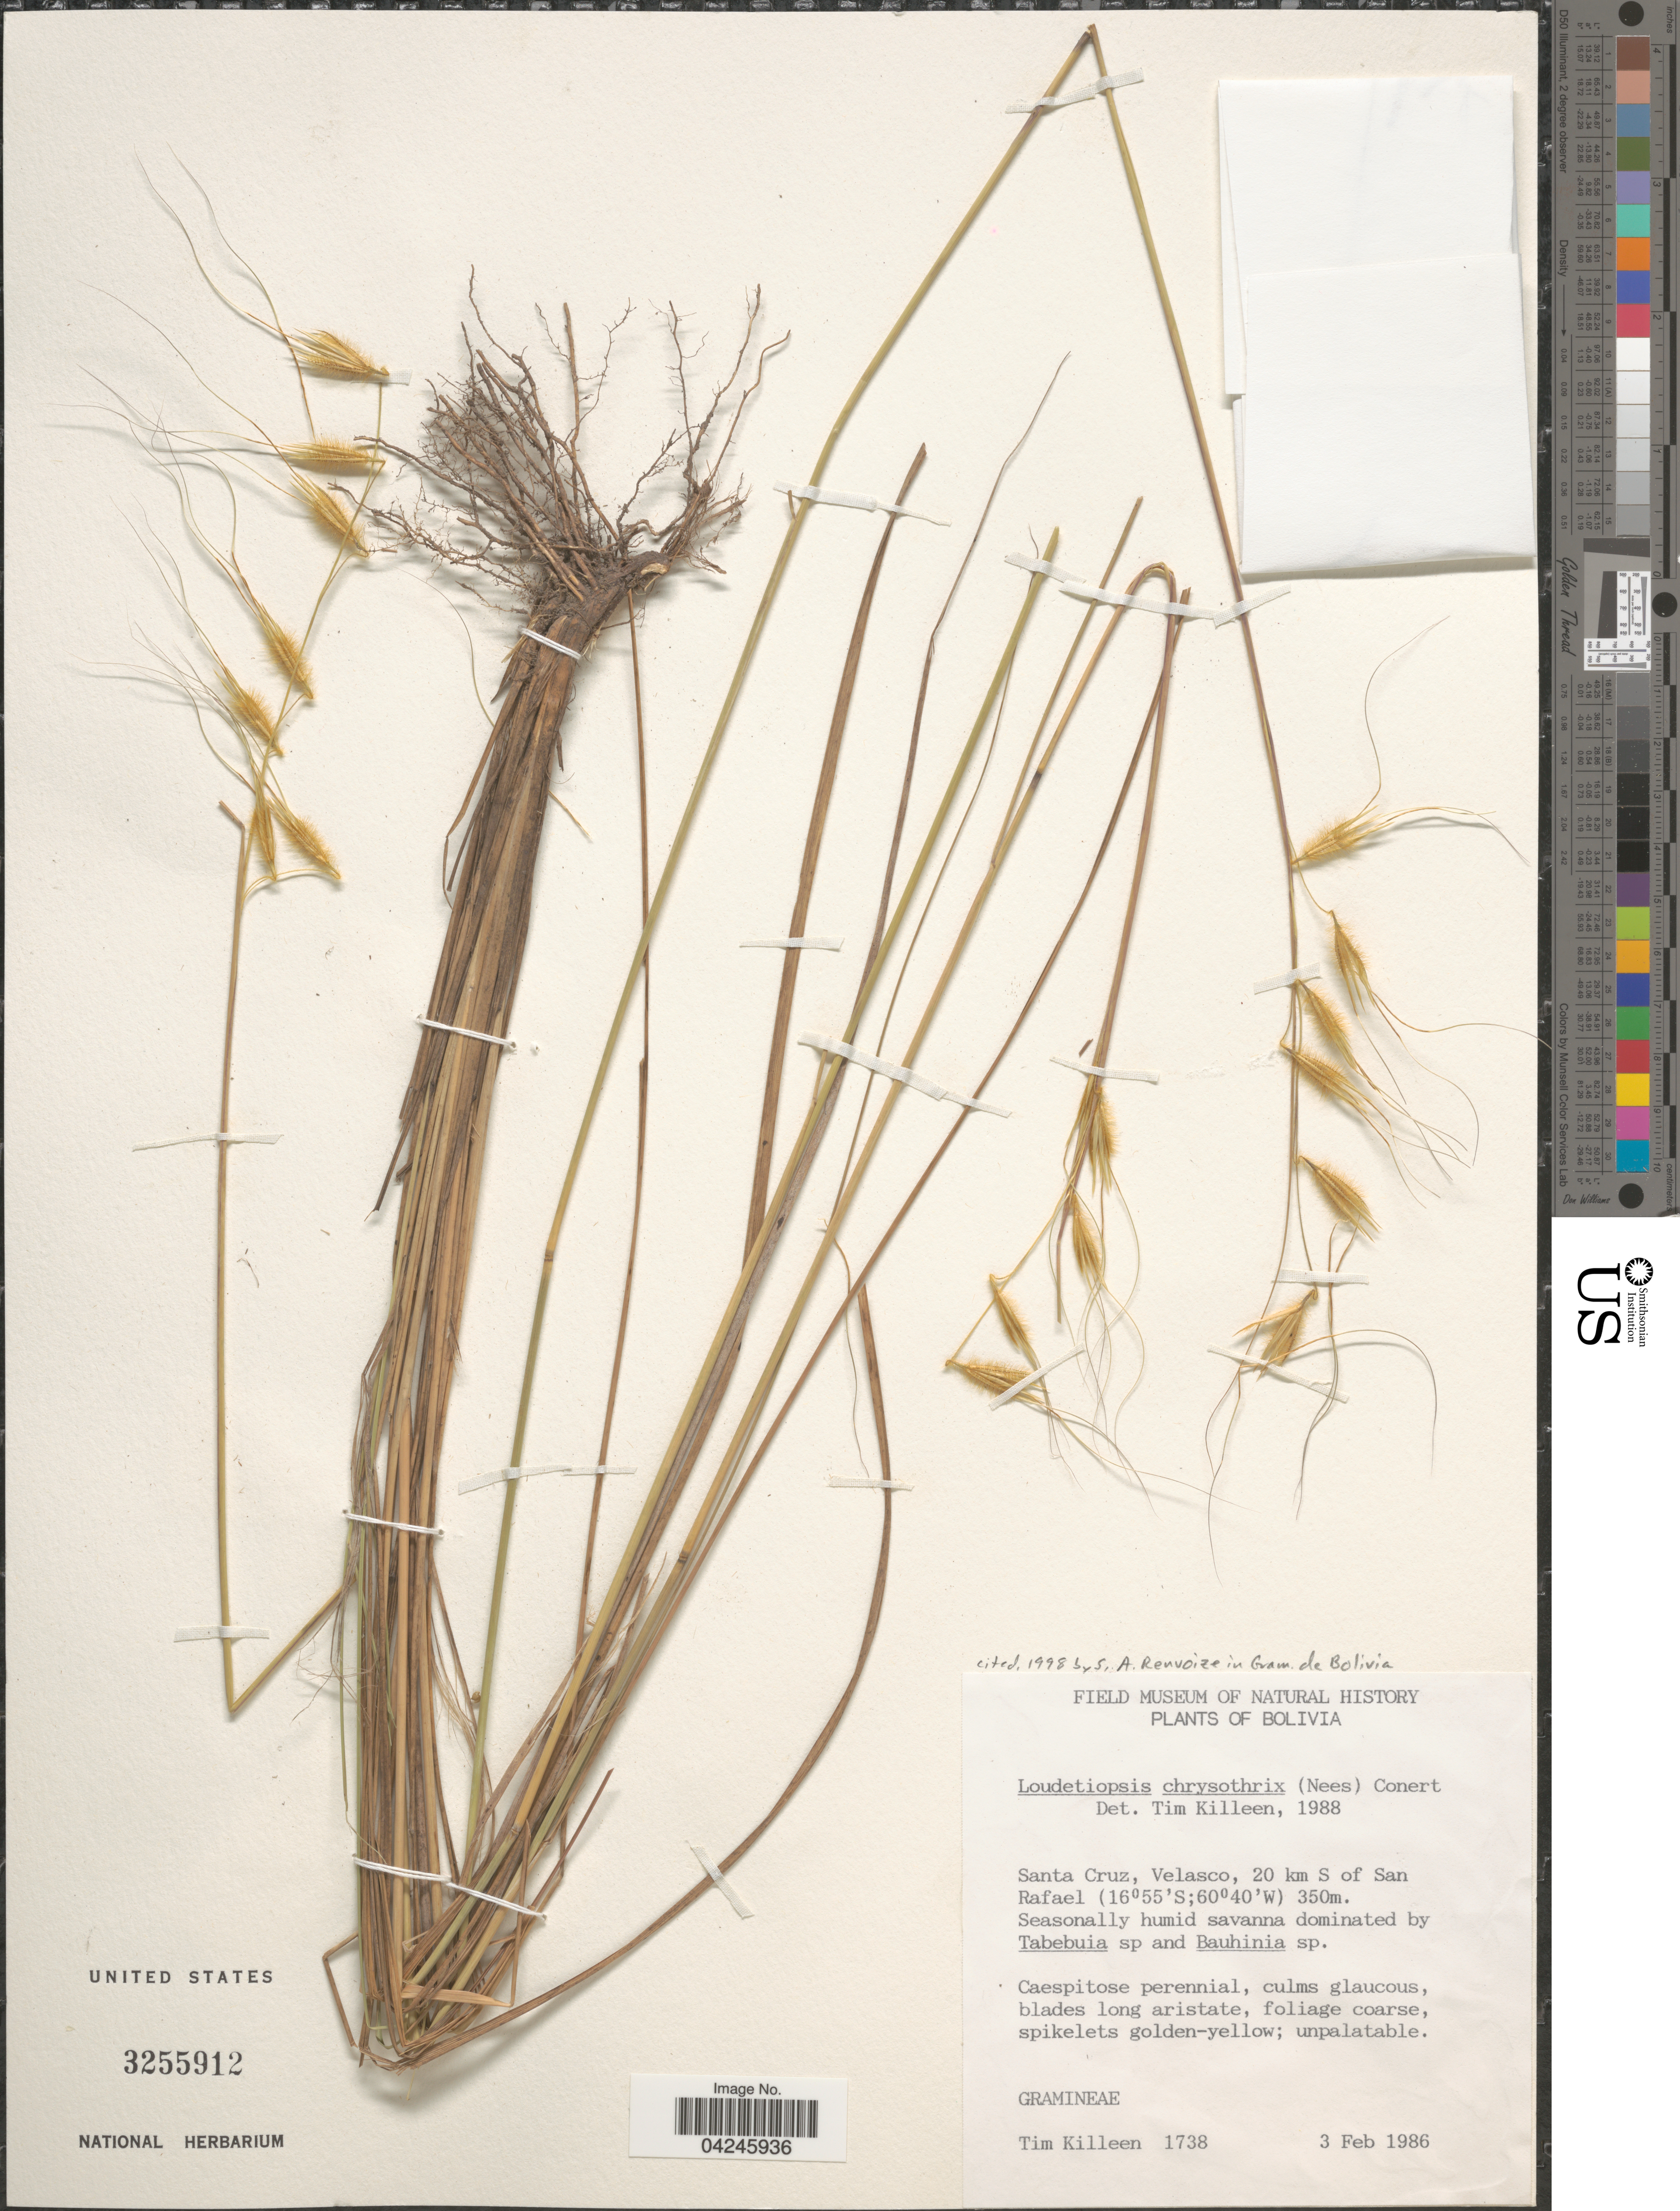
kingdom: Plantae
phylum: Tracheophyta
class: Liliopsida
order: Poales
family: Poaceae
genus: Loudetiopsis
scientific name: Loudetiopsis chrysothrix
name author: (Nees) Conert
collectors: T. J. Killeen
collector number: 1738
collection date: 1986-02-03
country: Bolivia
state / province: Santa Cruz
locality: Velasco, 20 km S of San Rafael.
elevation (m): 350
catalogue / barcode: US 3255912